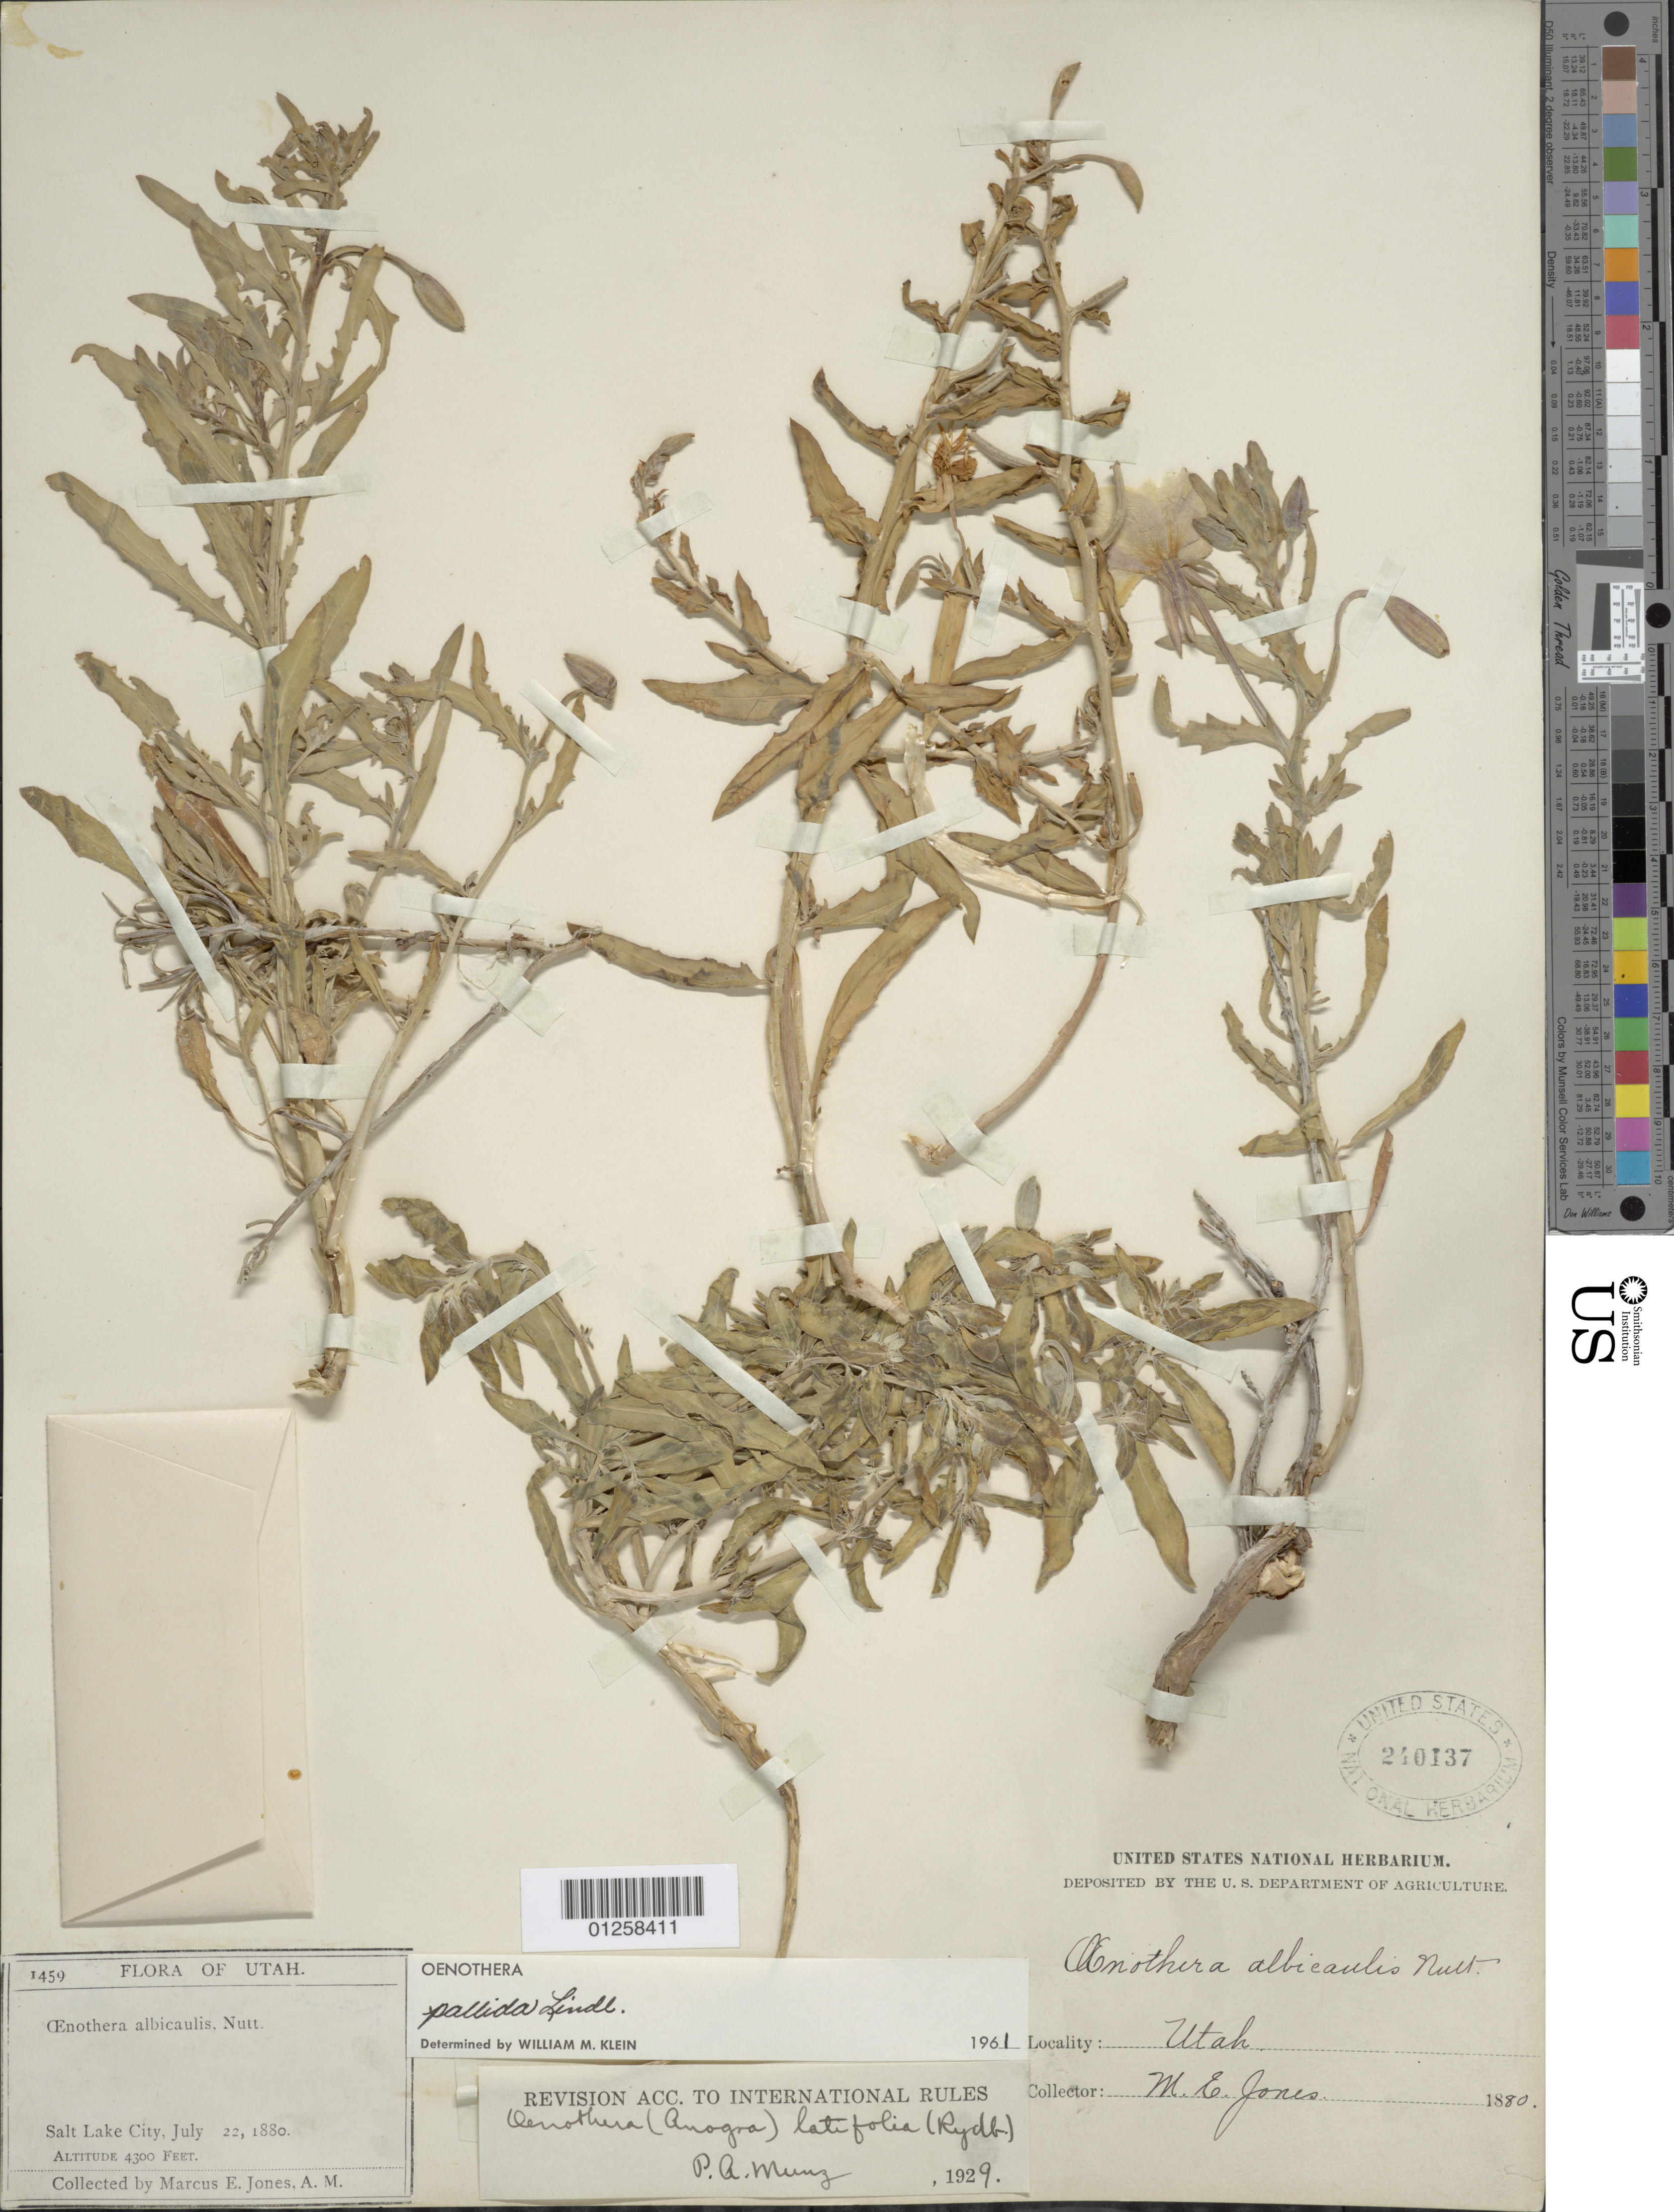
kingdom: Plantae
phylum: Tracheophyta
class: Magnoliopsida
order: Myrtales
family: Onagraceae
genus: Oenothera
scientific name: Oenothera pallida subsp. pallida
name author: Lindl.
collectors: M. E. Jones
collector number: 1459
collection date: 1880-07-22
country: United States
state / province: Utah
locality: Salt Lake City.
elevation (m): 1311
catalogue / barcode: US 240137